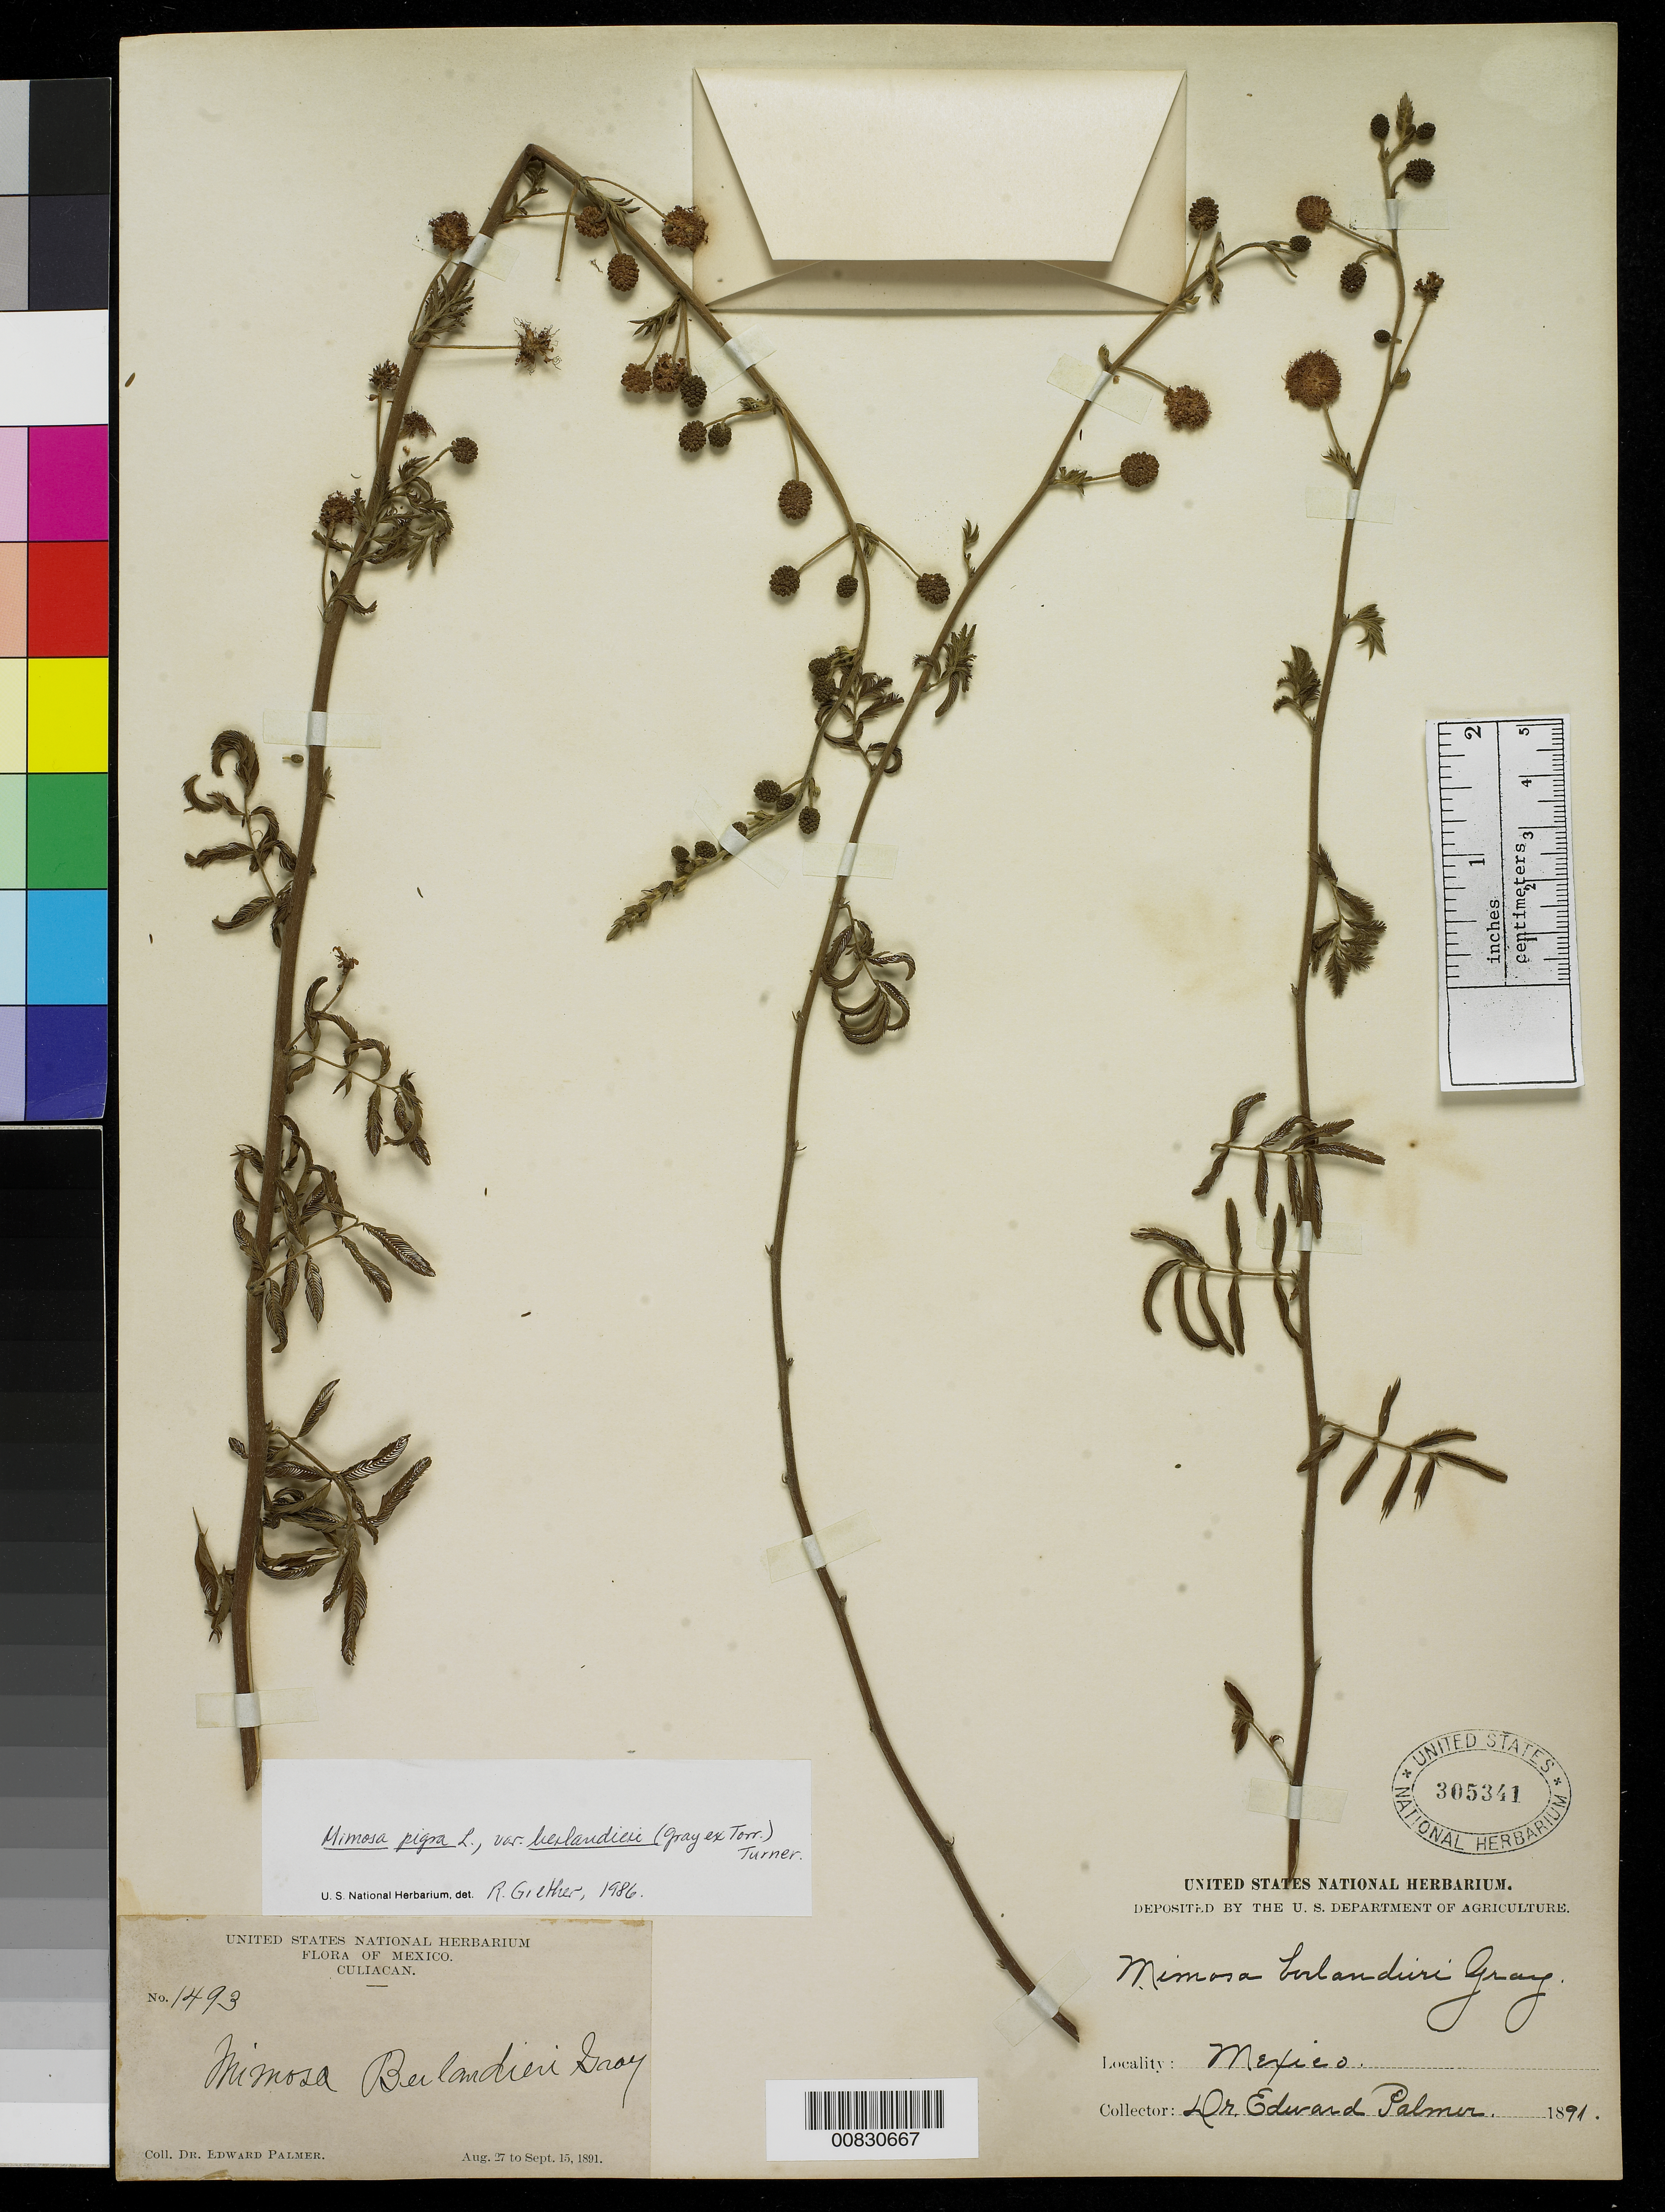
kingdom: Plantae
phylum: Tracheophyta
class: Magnoliopsida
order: Fabales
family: Fabaceae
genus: Mimosa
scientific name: Mimosa asperata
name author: L.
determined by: Strong, Mark T., (BOT), Smithsonian Institution - National Museum of Natural History (UNITED STATES)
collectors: E. Palmer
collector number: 1493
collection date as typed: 27 Aug 1891 to 15 Sep 1891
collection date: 1891-08-27/1891-09-15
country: Mexico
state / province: Sinaloa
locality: Culiacan, Sinaloa.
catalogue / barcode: US 305341